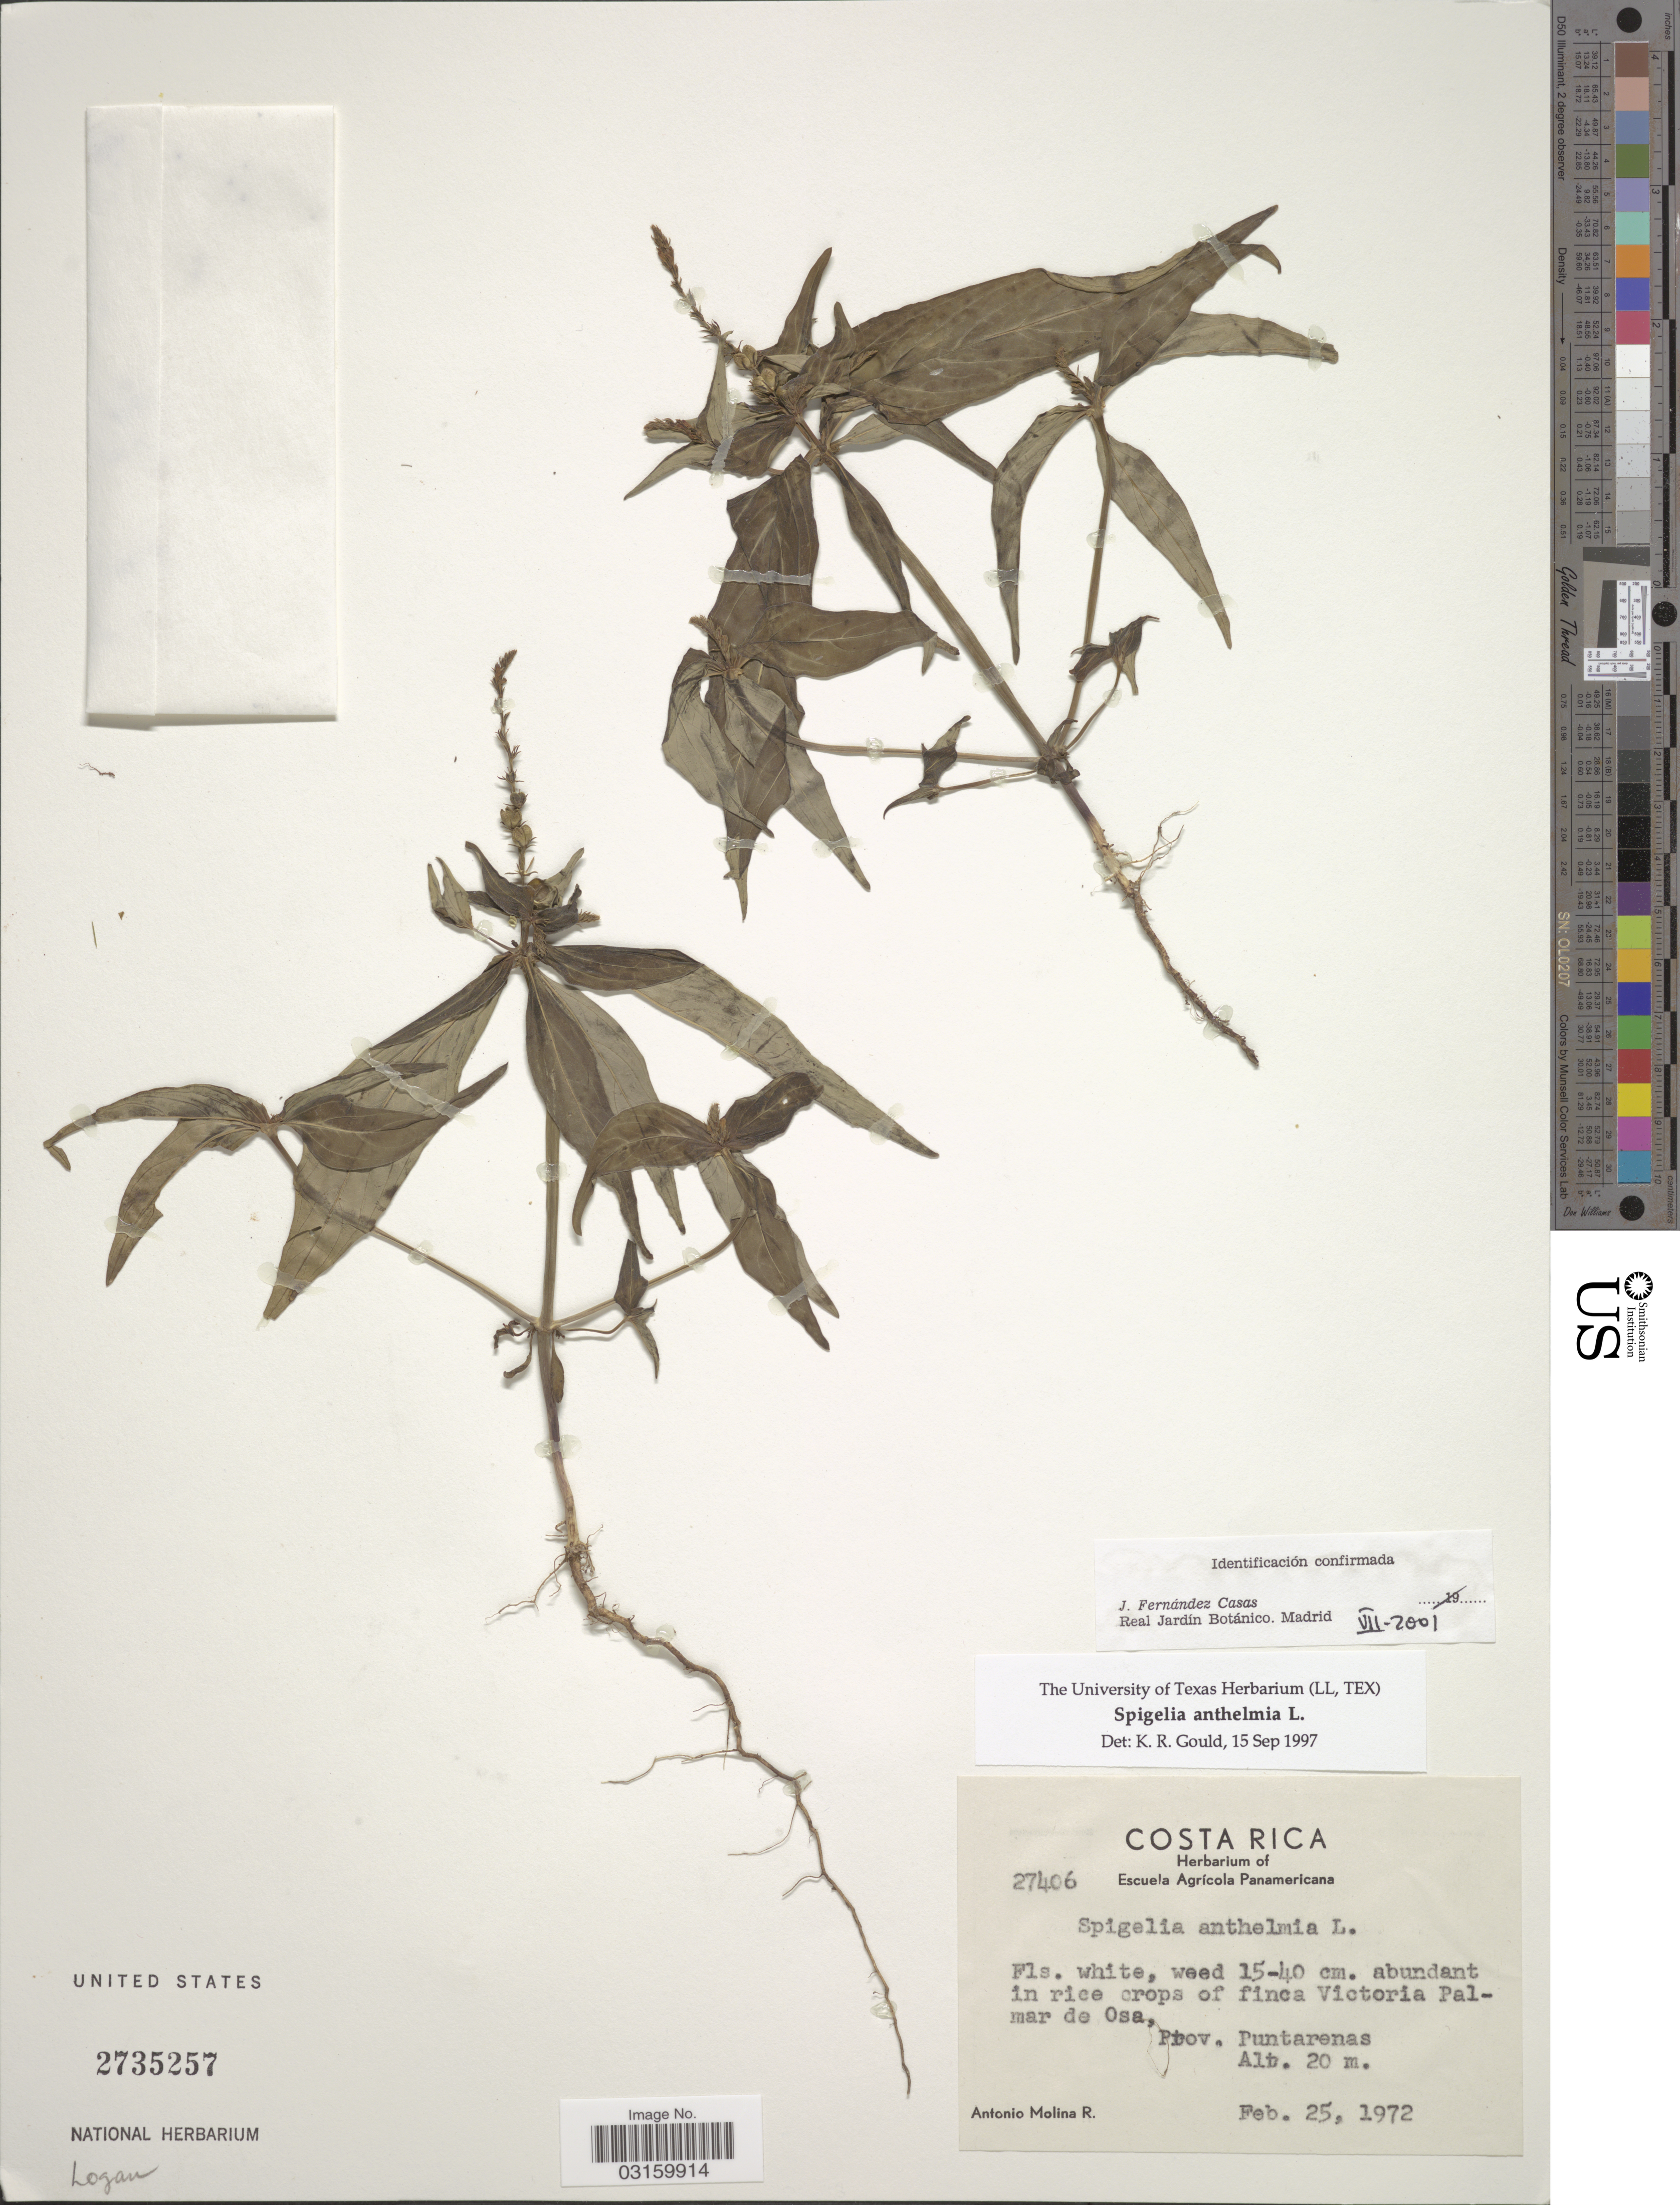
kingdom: Plantae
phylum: Tracheophyta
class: Magnoliopsida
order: Gentianales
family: Loganiaceae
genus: Spigelia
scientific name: Spigelia anthelmia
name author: L.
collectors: A. Molina R.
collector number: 27406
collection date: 1972-02-25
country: Costa Rica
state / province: Puntarenas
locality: Abundant in rice crops of finca Victoria Palmar de Osa, Prov. Puntarenas.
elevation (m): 20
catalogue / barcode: US 2735257